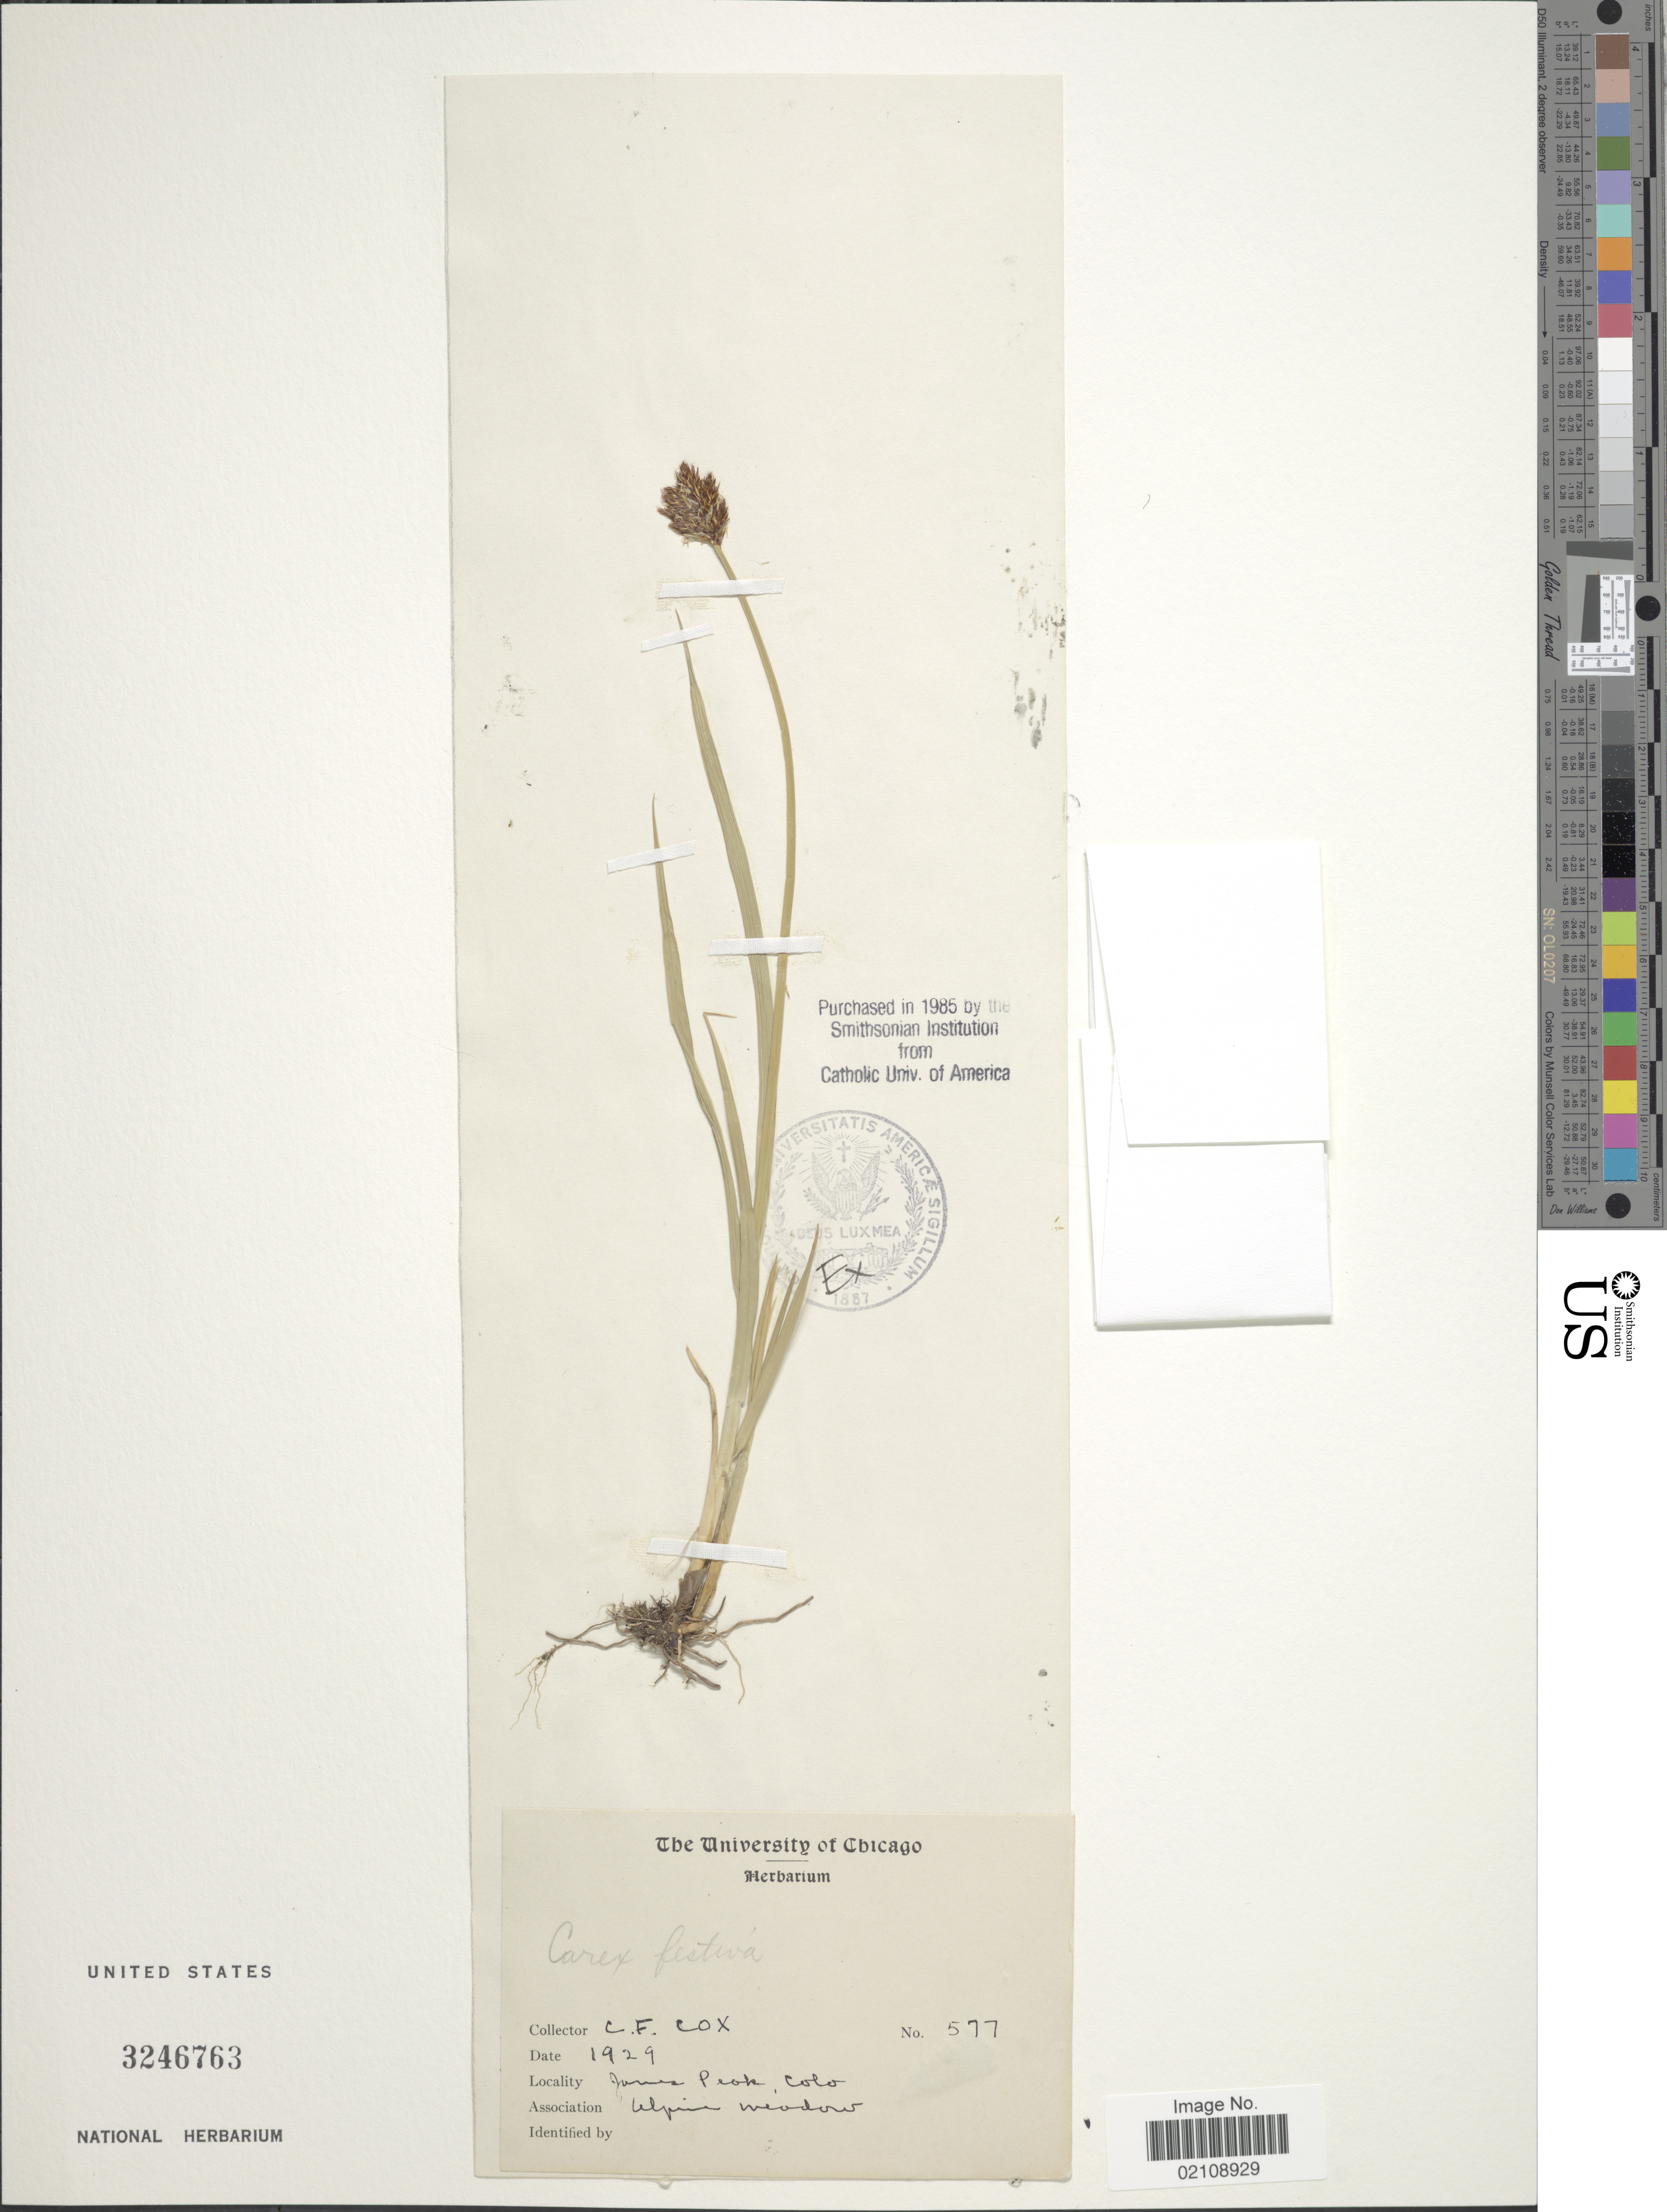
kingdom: Plantae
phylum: Tracheophyta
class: Liliopsida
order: Poales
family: Cyperaceae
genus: Carex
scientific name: Carex ebenea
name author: Rydb.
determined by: Strong, Mark T., (BOT), Smithsonian Institution - National Museum of Natural History (UNITED STATES)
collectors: C. Cox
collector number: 577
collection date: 1929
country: United States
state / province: Colorado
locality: James Peak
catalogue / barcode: US 3246763